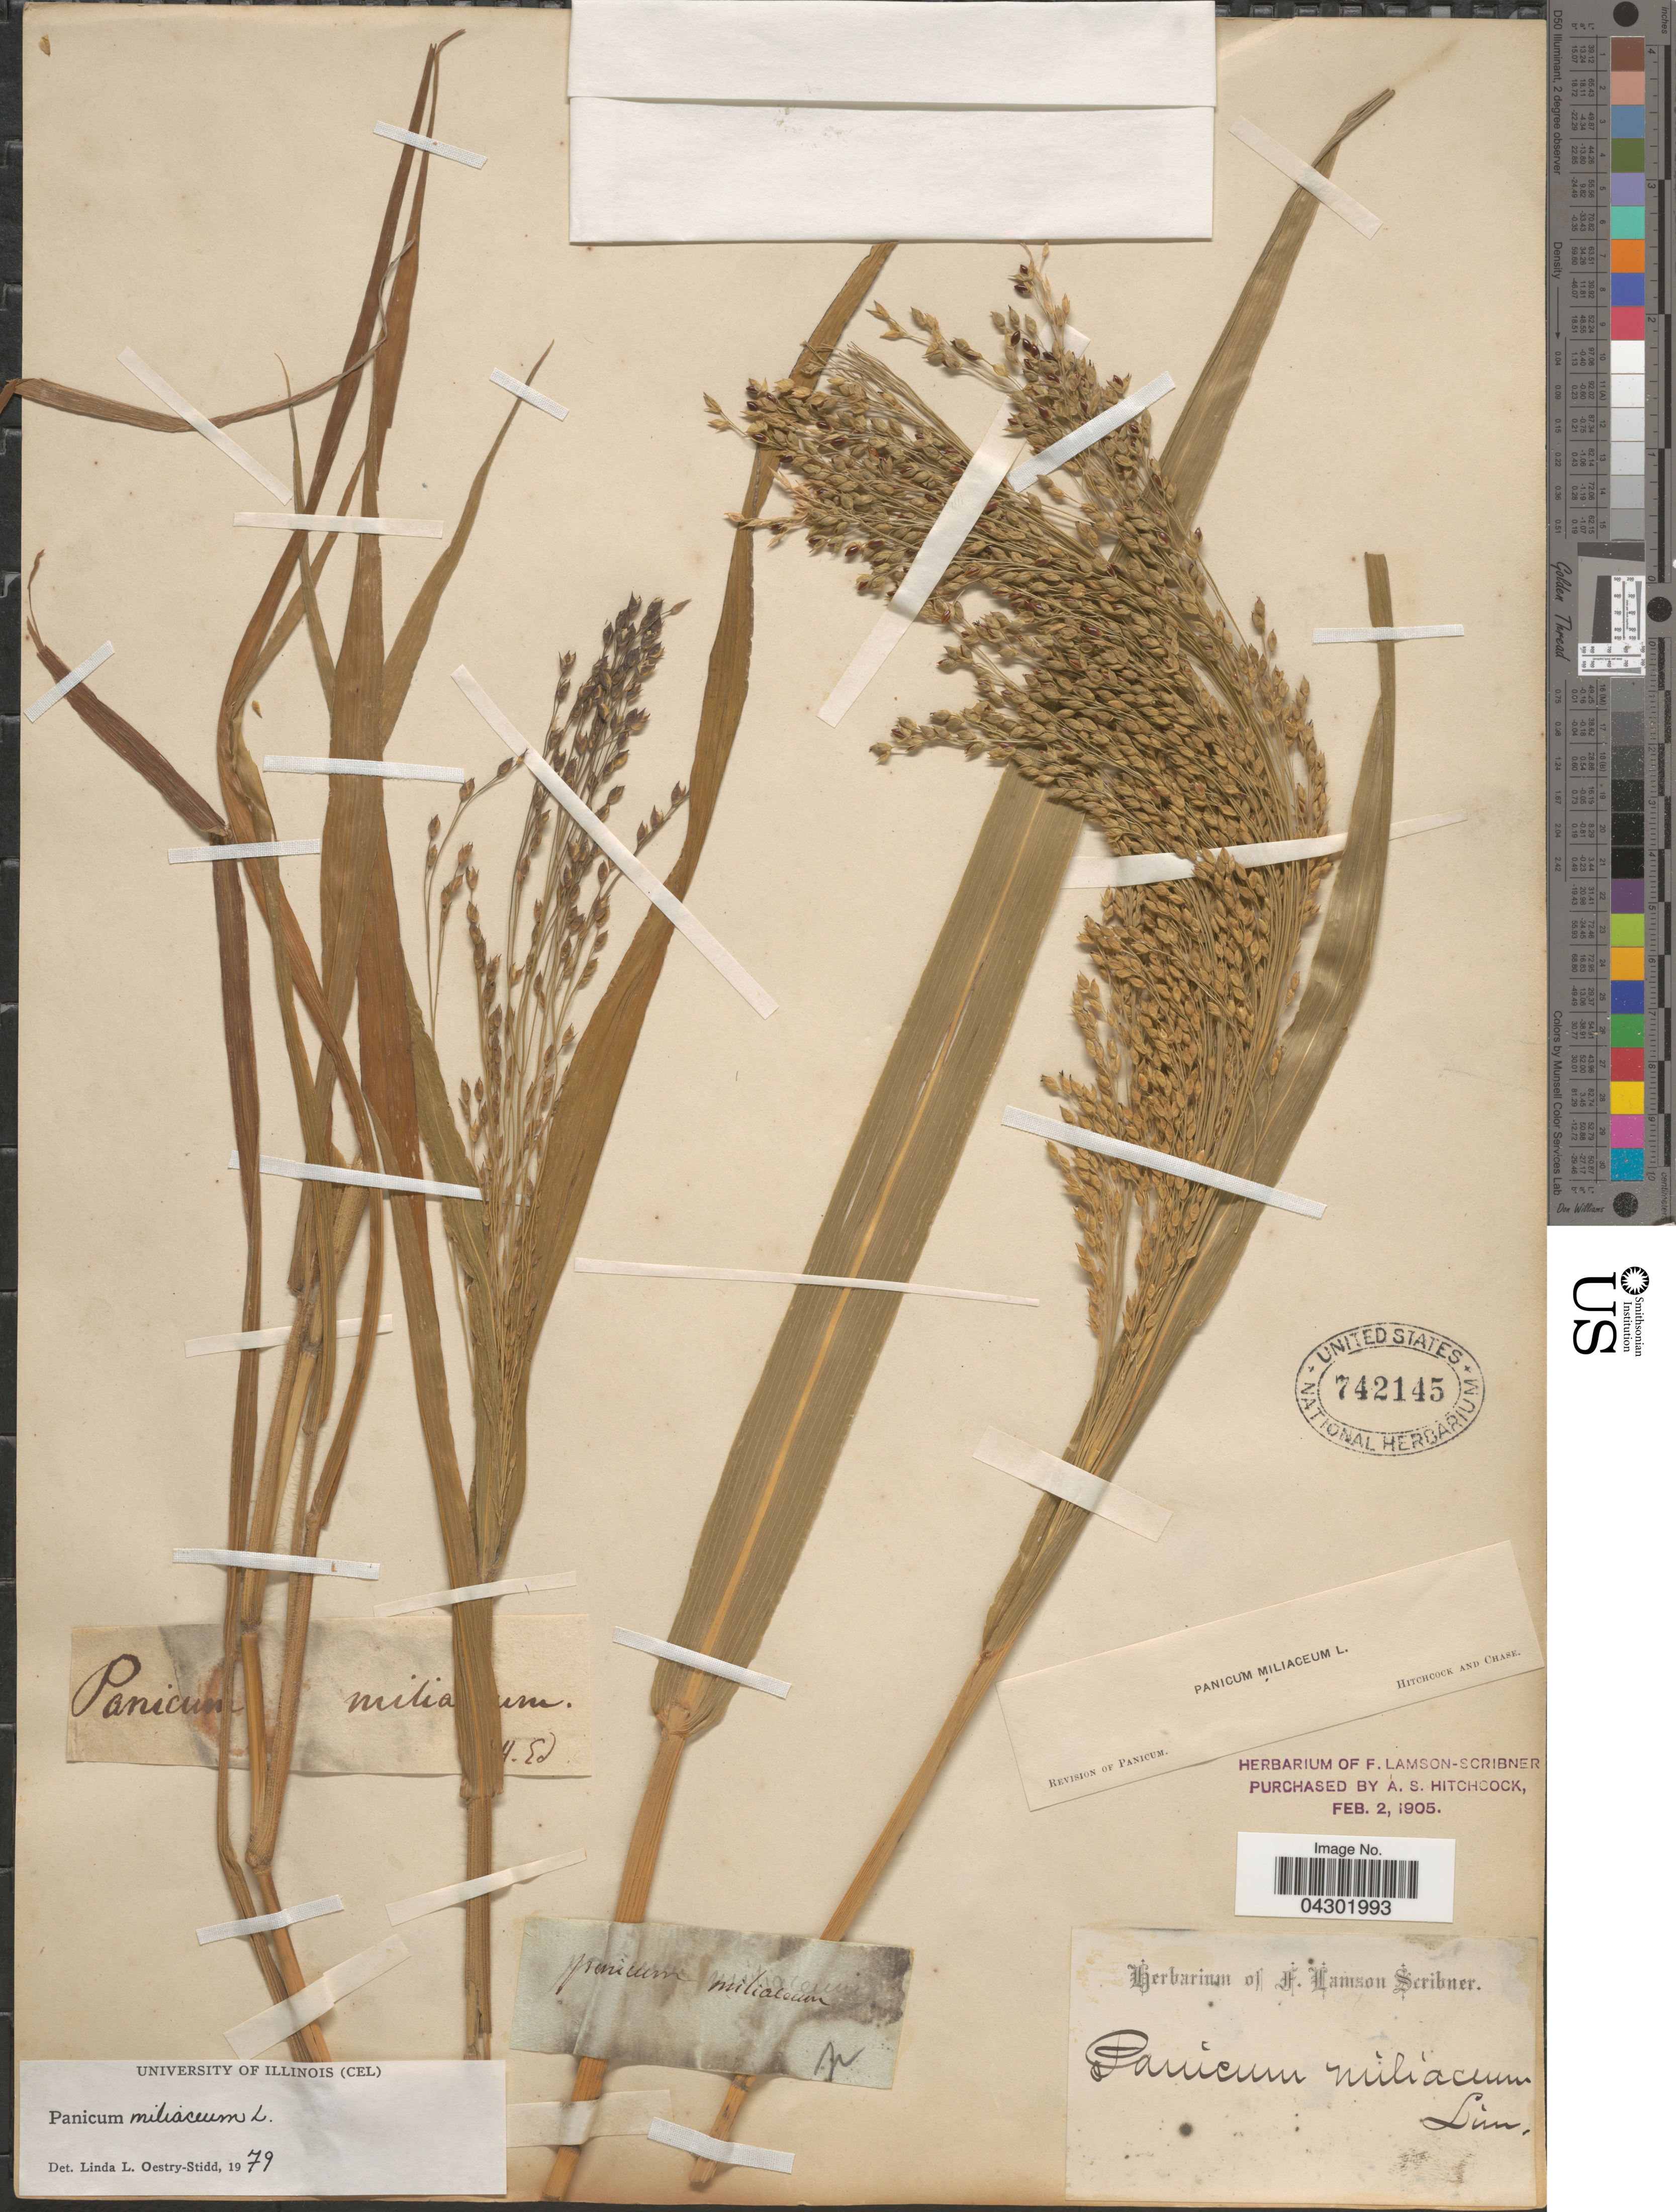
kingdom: Plantae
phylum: Tracheophyta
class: Liliopsida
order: Poales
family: Poaceae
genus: Panicum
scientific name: Panicum miliaceum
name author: L.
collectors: ex herb. F. Lamson Scribner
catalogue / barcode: US 742145